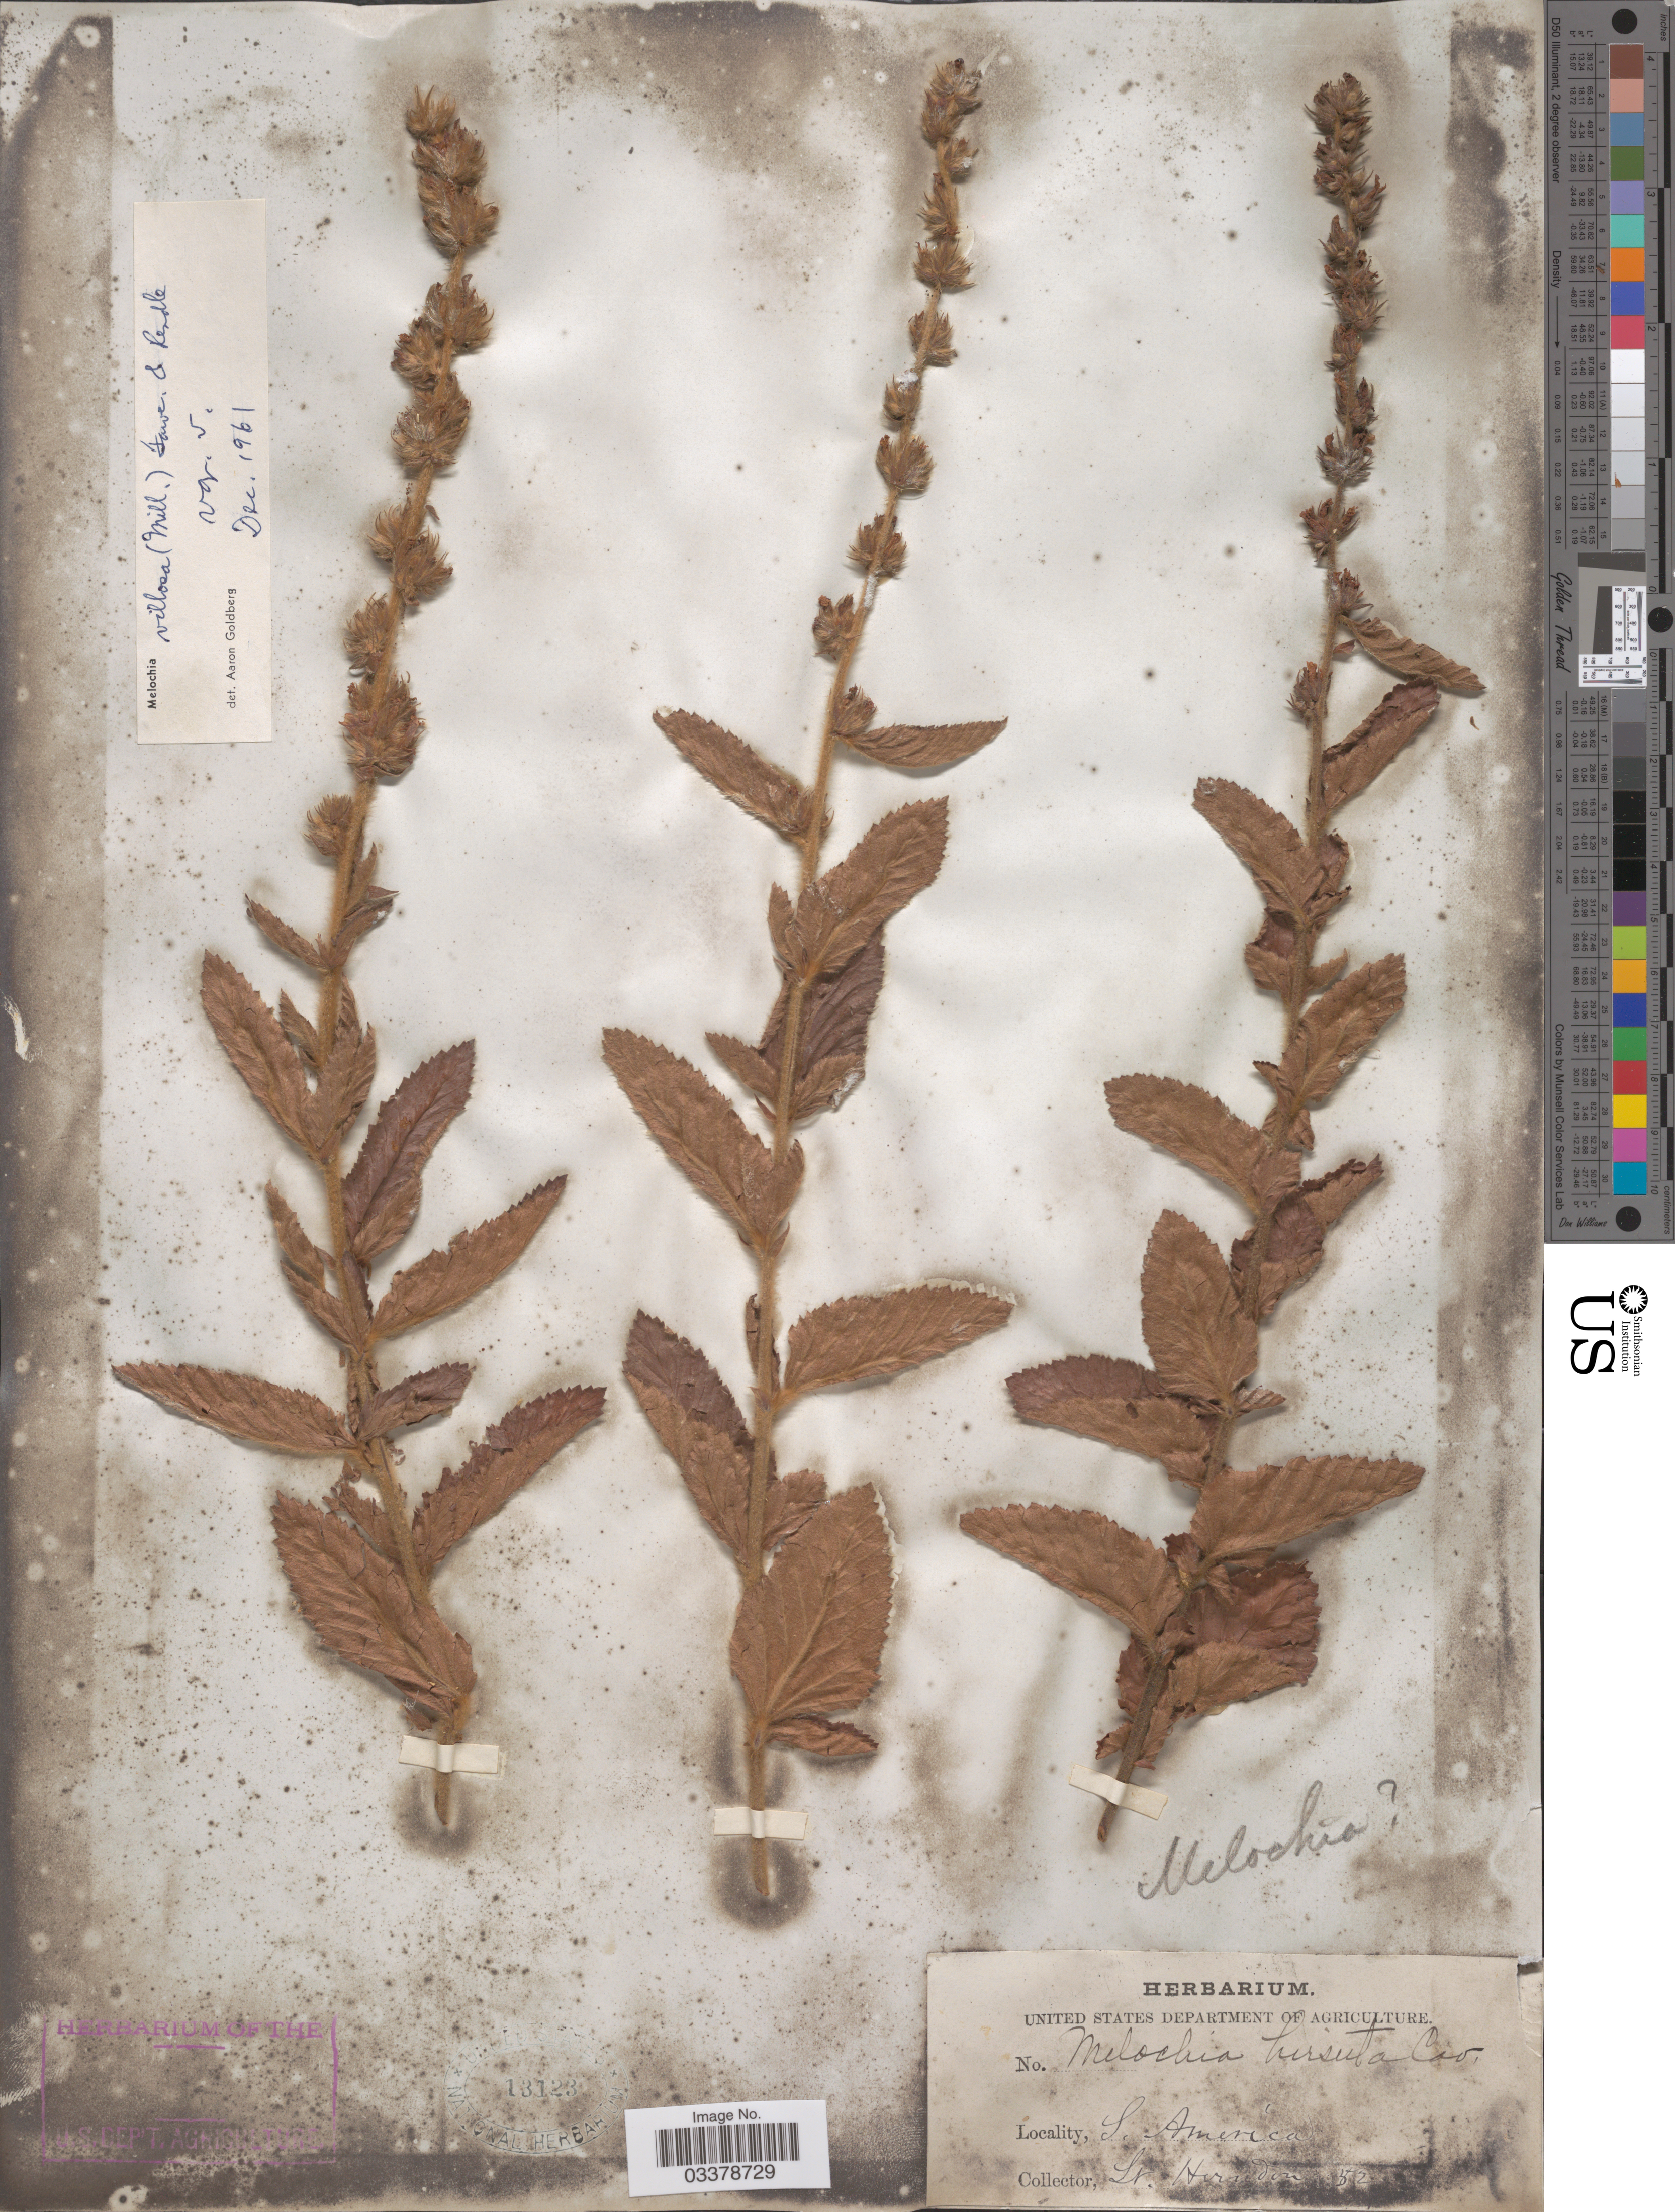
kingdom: Plantae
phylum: Tracheophyta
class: Magnoliopsida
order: Malvales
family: Malvaceae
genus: Melochia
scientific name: Melochia spicata var. spicata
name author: (L.) Fryxell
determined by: Dorr, L. J., (BOT), Smithsonian Institution - National Museum of Natural History (UNITED STATES)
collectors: L. Herndon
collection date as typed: Transcribed d/m/y: //52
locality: S. America.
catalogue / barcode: US 13123